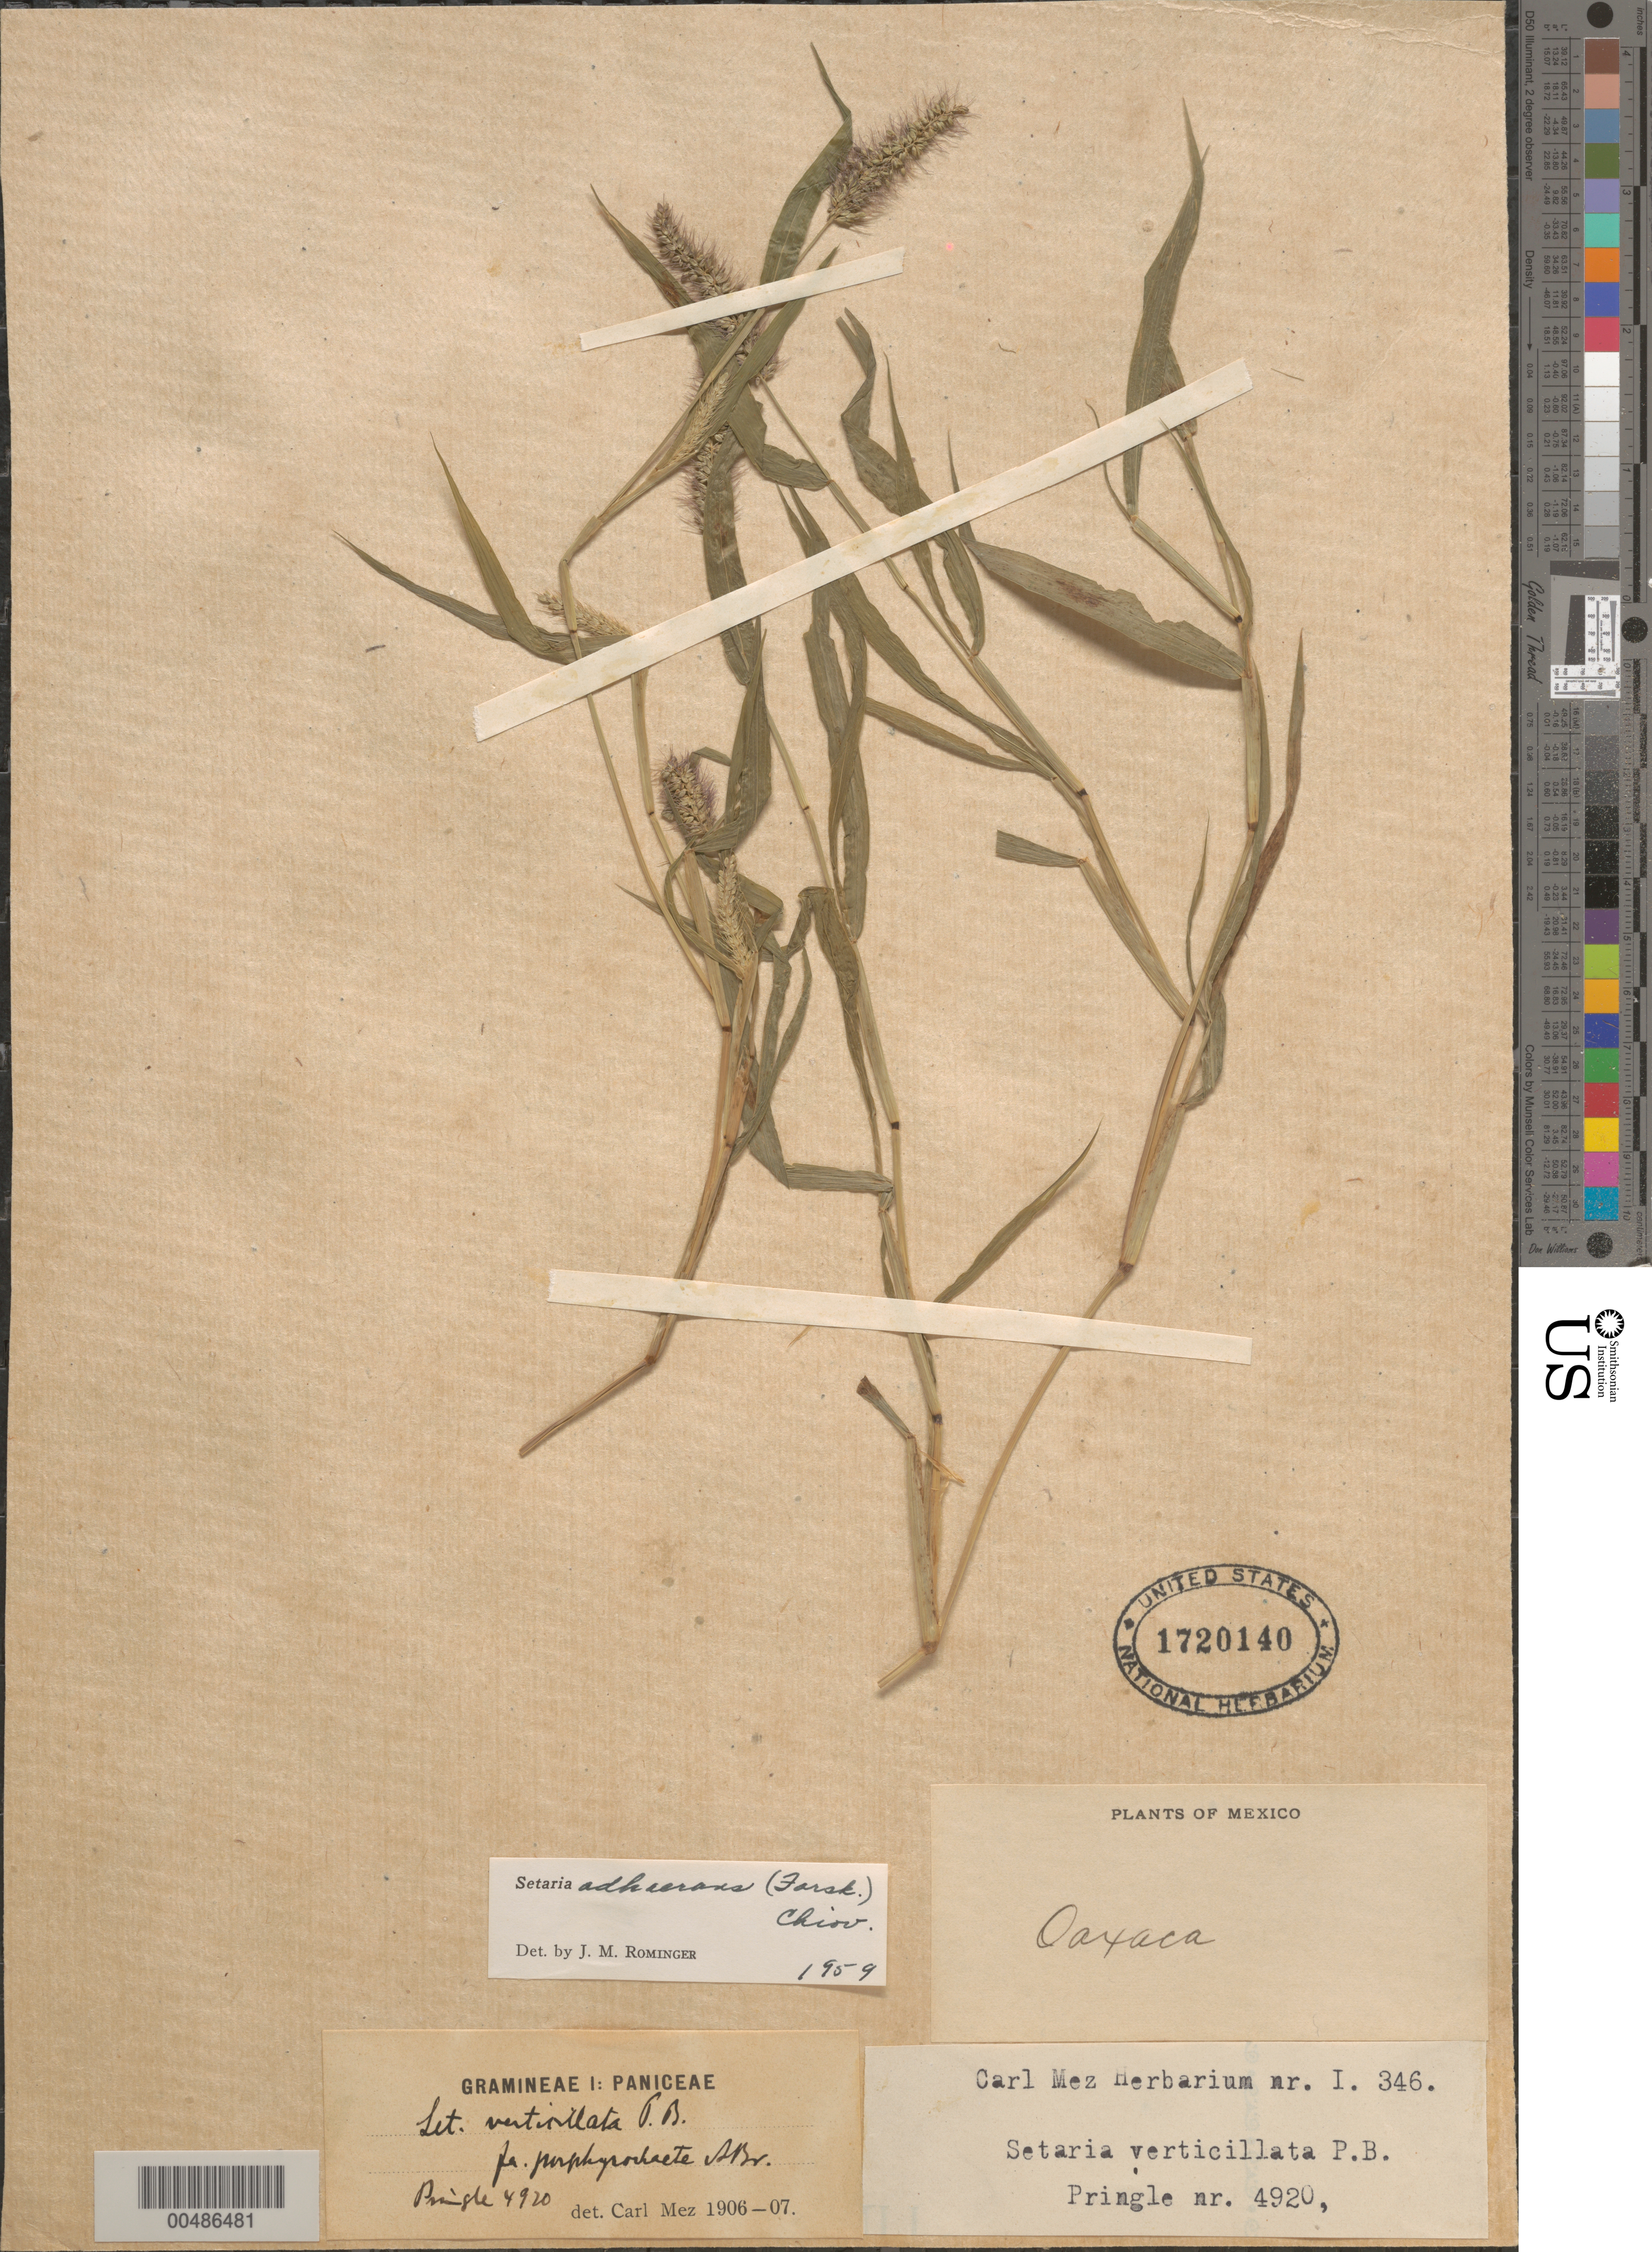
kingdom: Plantae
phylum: Tracheophyta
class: Liliopsida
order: Poales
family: Poaceae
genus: Setaria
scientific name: Setaria adhaerens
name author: (Forssk.) Chiov.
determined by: Rominger, J. M.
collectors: -- Pringle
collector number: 4920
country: Mexico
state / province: Durango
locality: San Ramon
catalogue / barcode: US 1720140